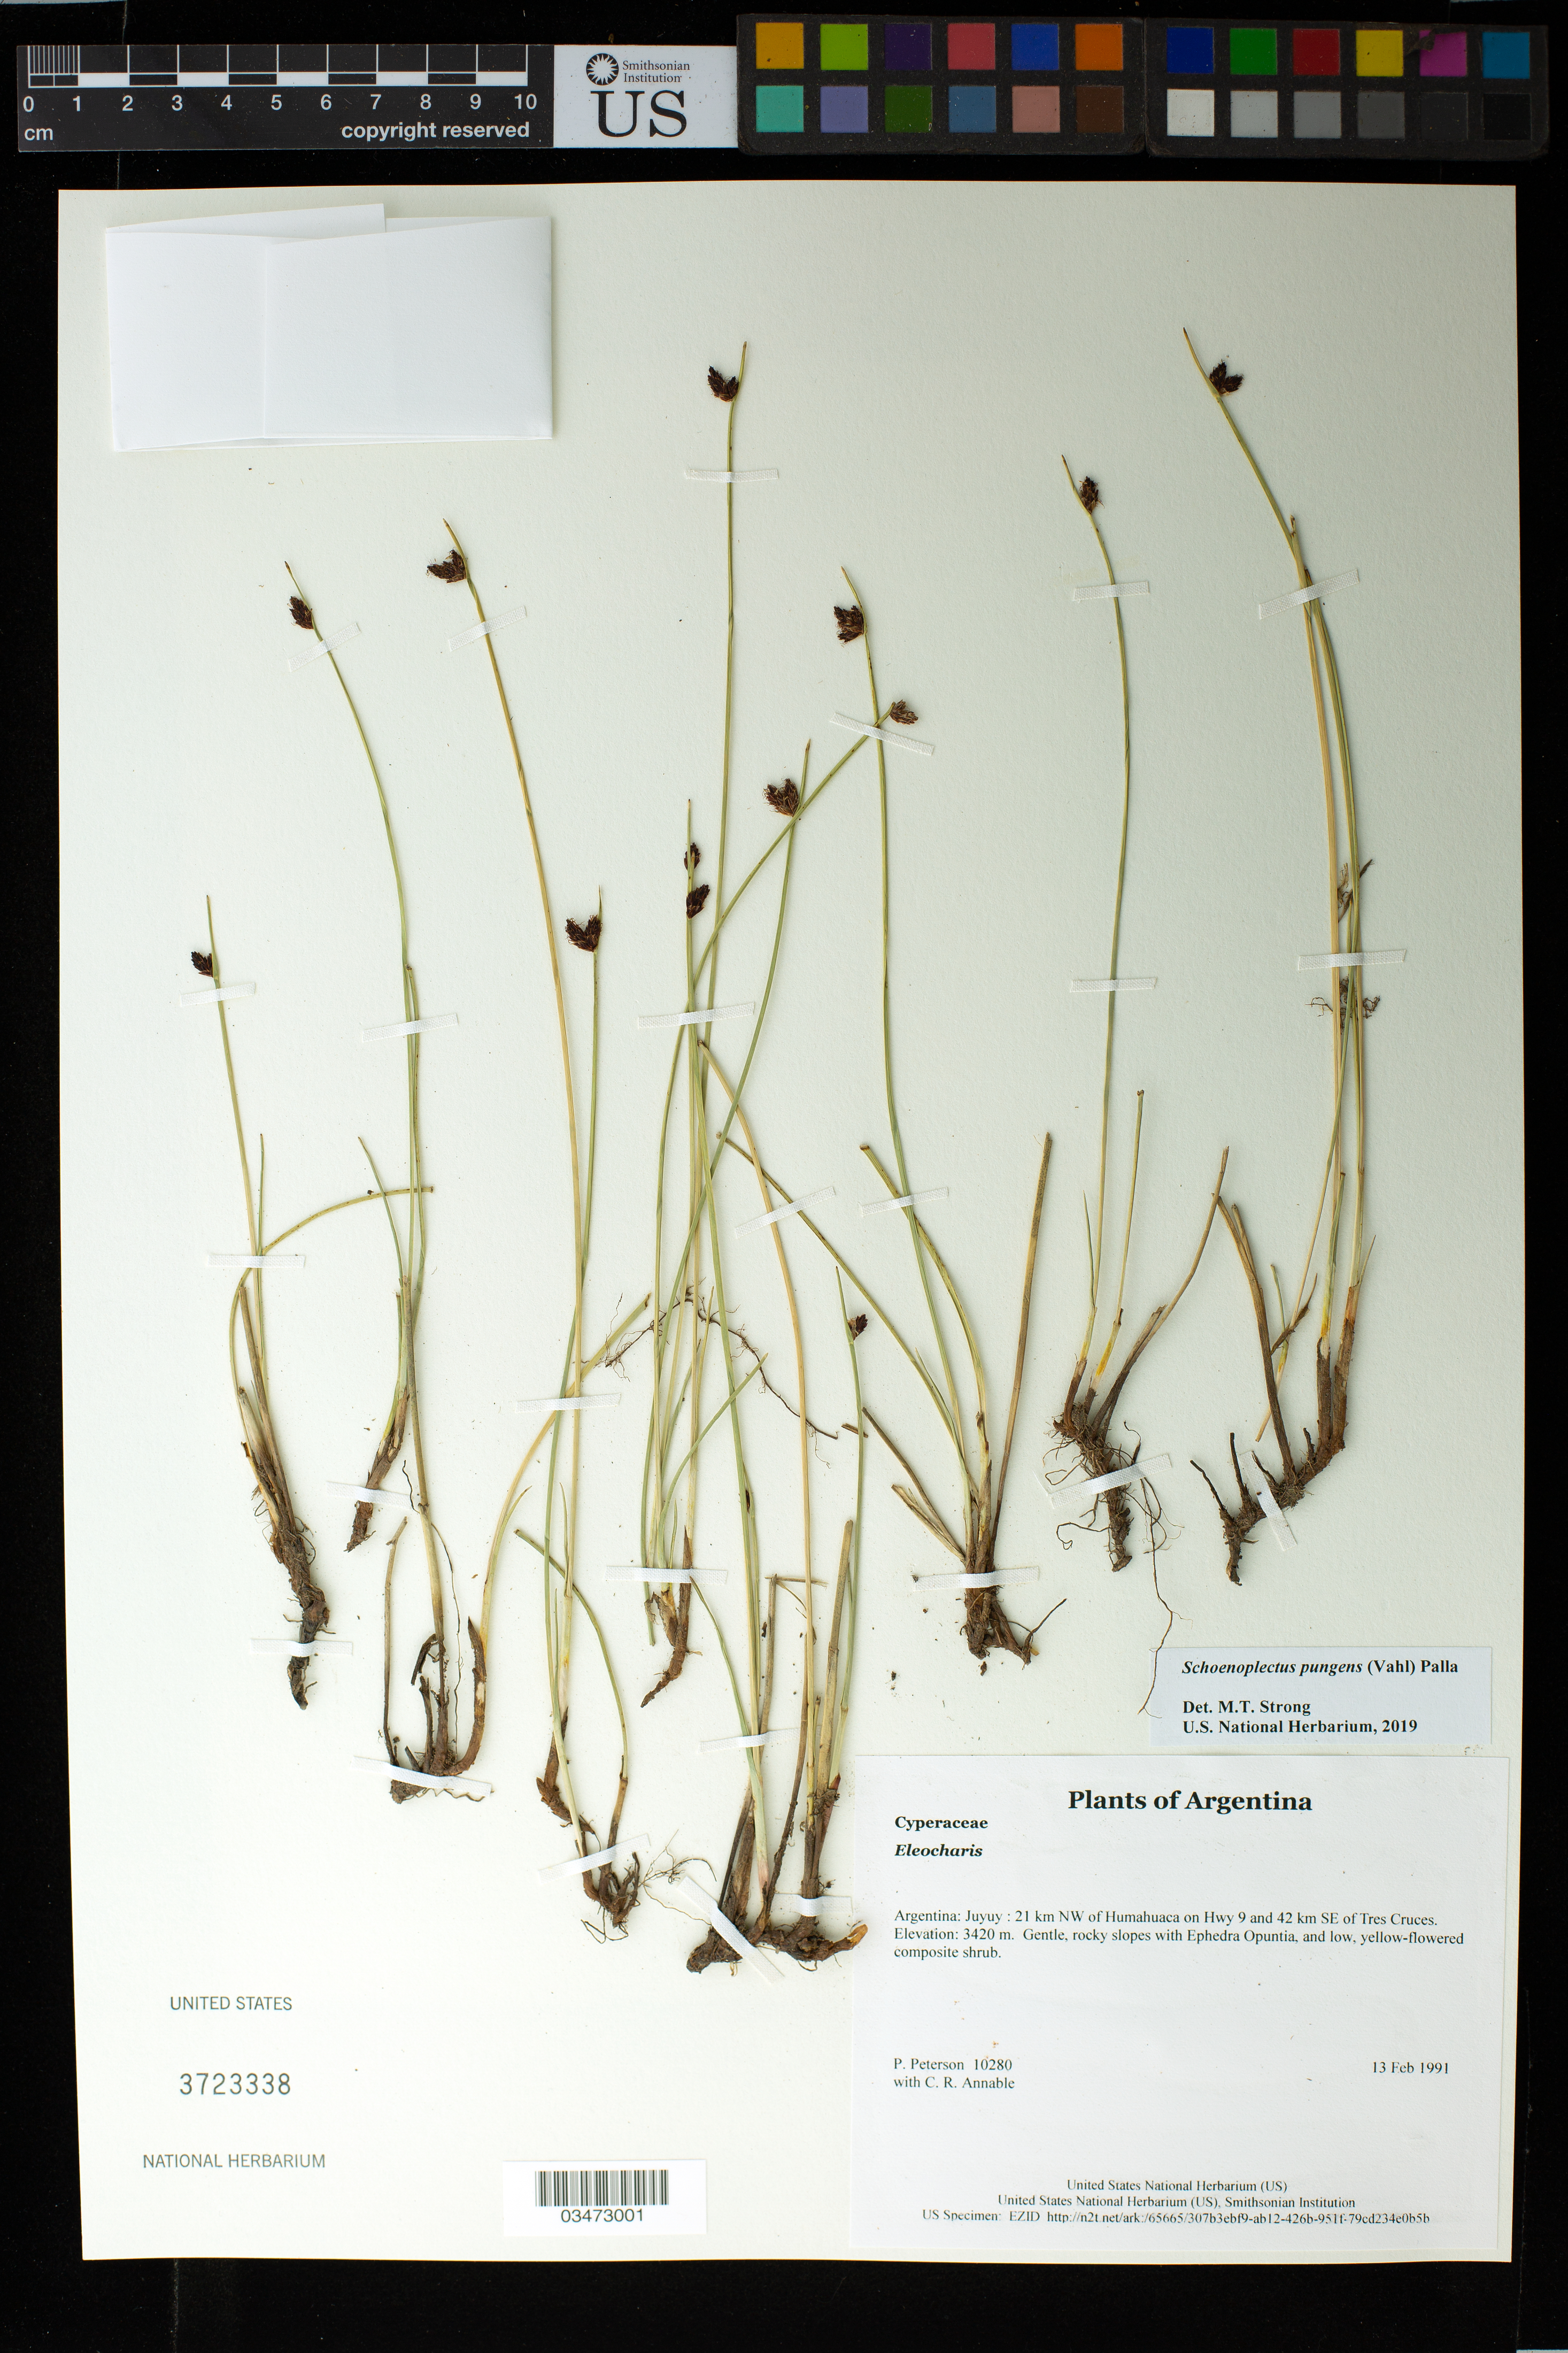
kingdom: Plantae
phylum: Tracheophyta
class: Liliopsida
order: Poales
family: Cyperaceae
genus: Schoenoplectus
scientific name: Schoenoplectus pungens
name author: (Vahl) Palla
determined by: Strong, Mark T., (BOT), Smithsonian Institution - National Museum of Natural History (UNITED STATES)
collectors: P. M. Peterson & C. R. Annable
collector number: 10280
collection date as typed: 13 Feb 1991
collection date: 1991-02-13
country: Argentina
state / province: Jujuy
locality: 21 km NW of Humahuaca on Hwy 9 and 42 km SE of Tres Cruces.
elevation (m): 3420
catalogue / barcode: US 3723338